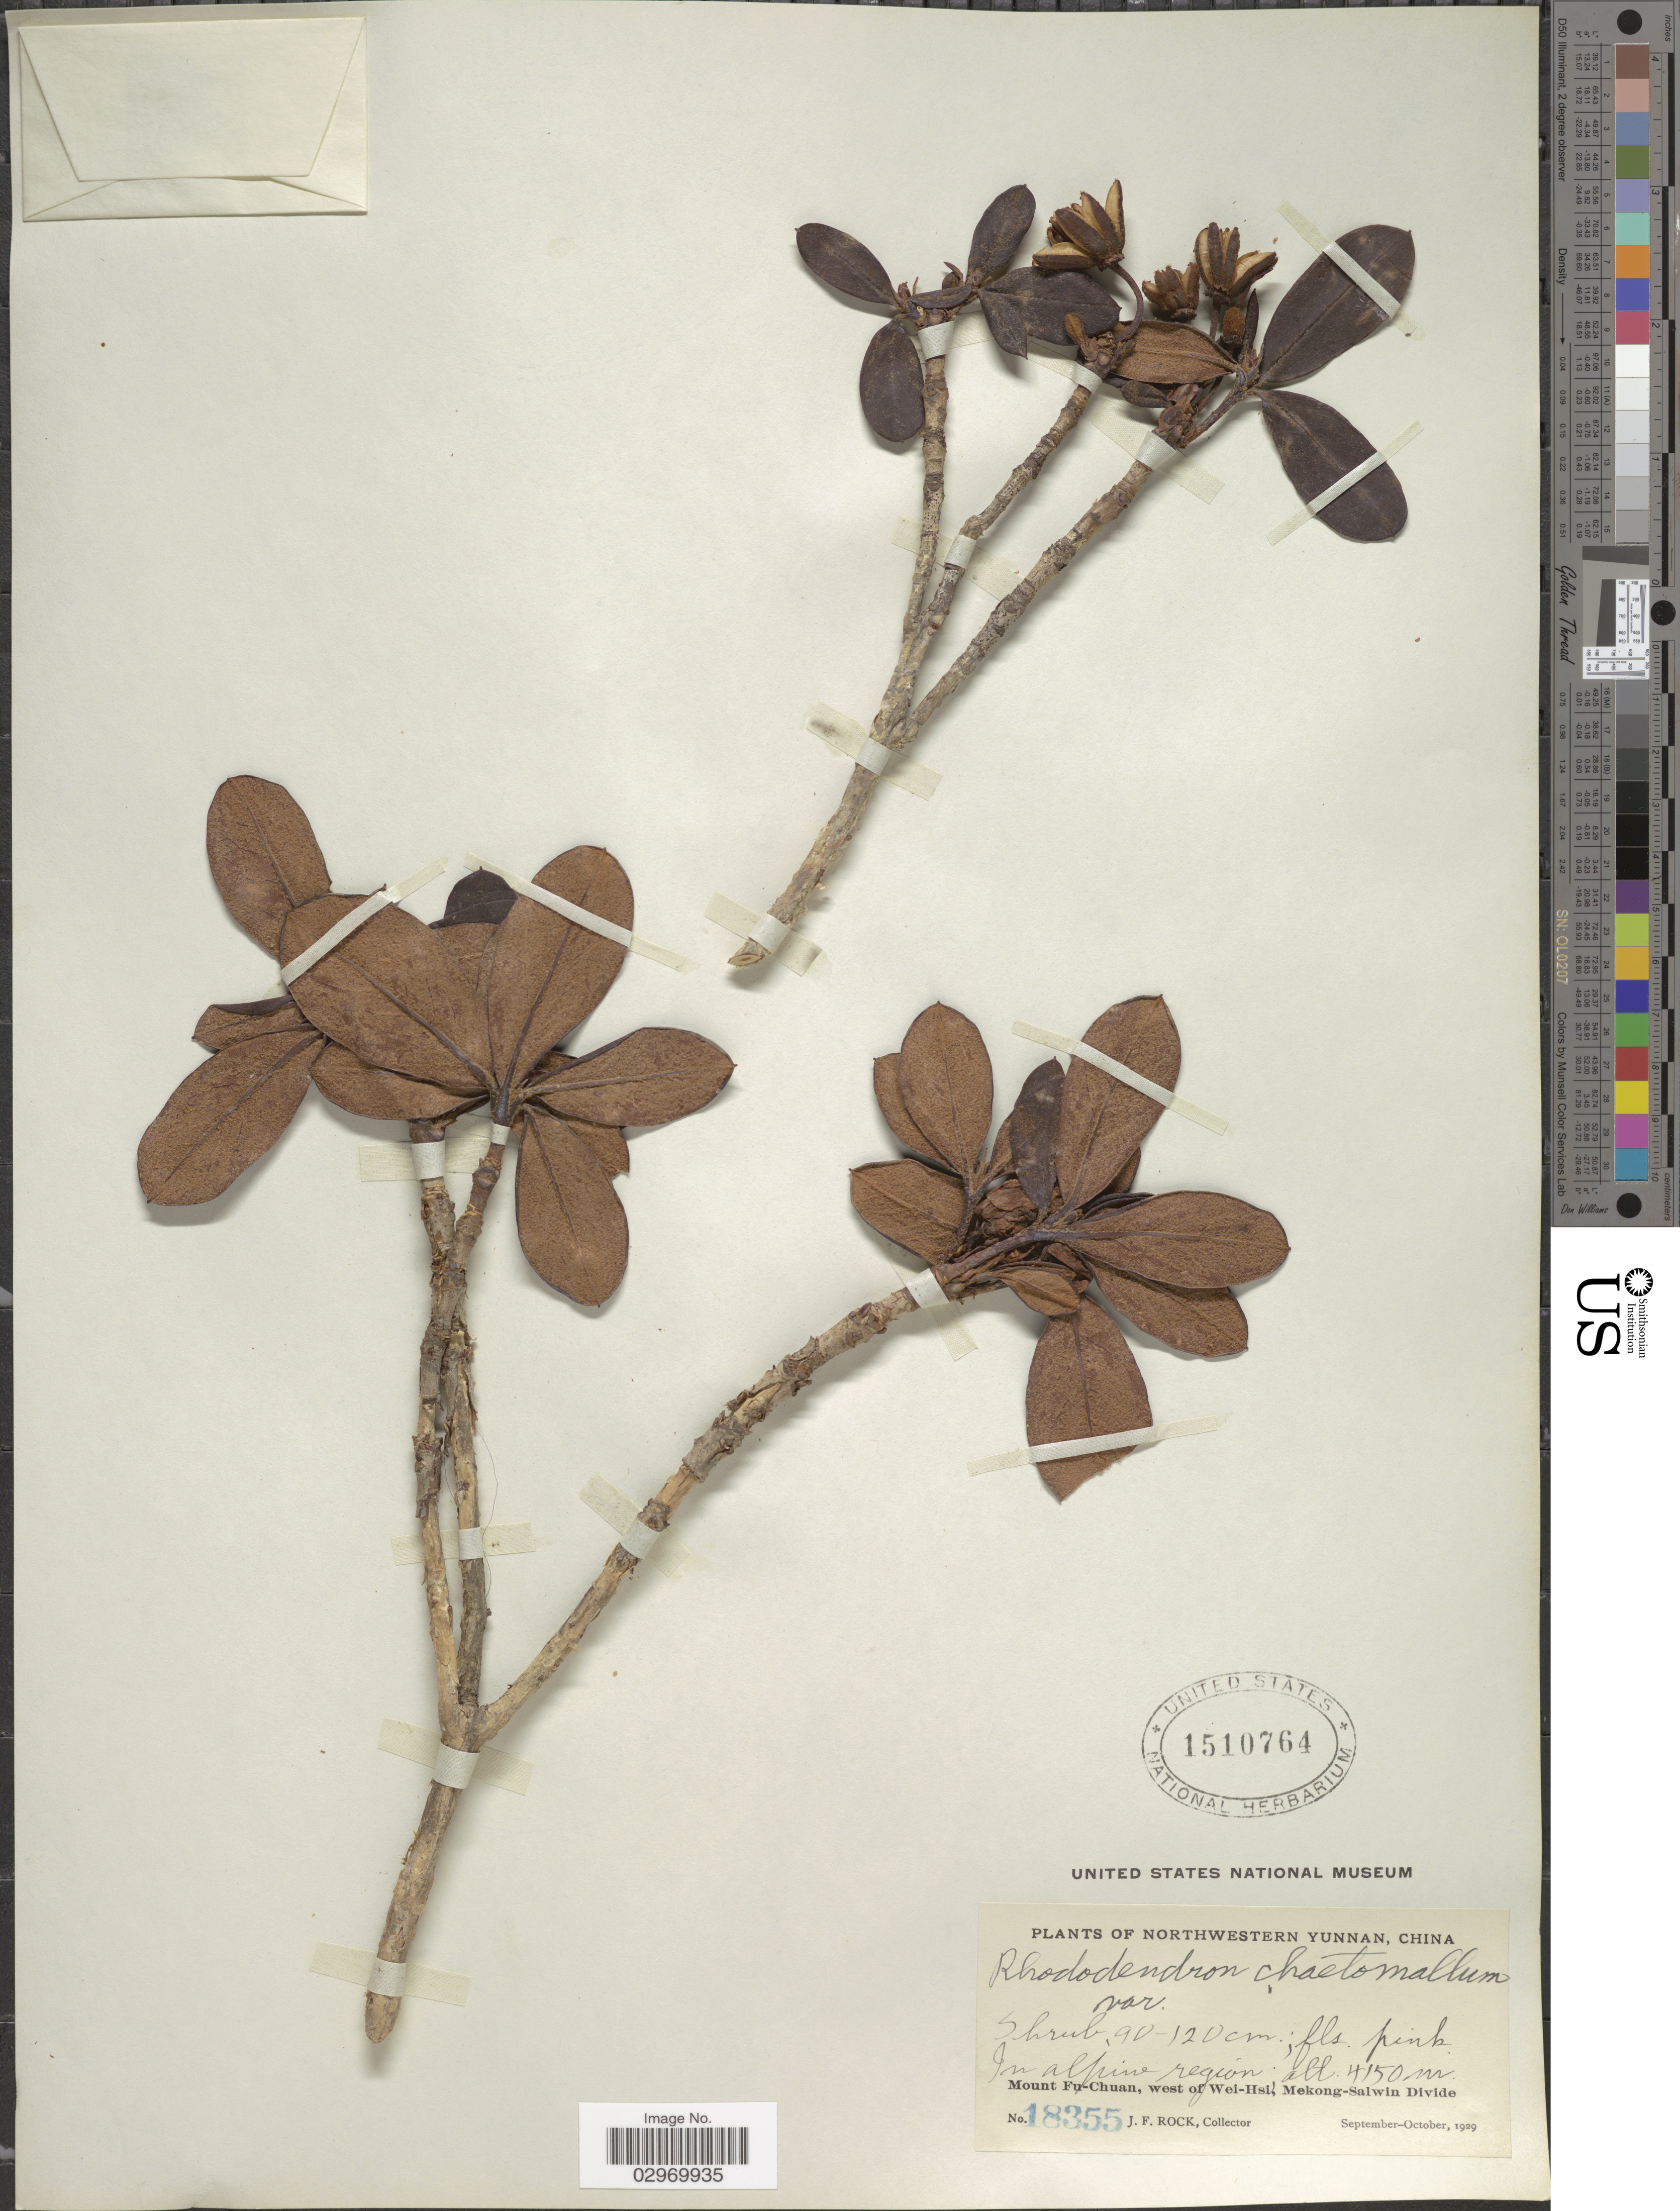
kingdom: Plantae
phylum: Tracheophyta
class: Magnoliopsida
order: Ericales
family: Ericaceae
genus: Rhododendron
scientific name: Rhododendron chaetomallum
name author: Balf. f. & Forrest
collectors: J. Rock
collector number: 18355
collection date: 1929-09/1929-10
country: China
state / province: Yunnan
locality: Northwestern Yunnan, Mount Fu-Chuan, west of Wei-Hsi, Mekong-Salwin Divide.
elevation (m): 4150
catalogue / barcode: US 1510764